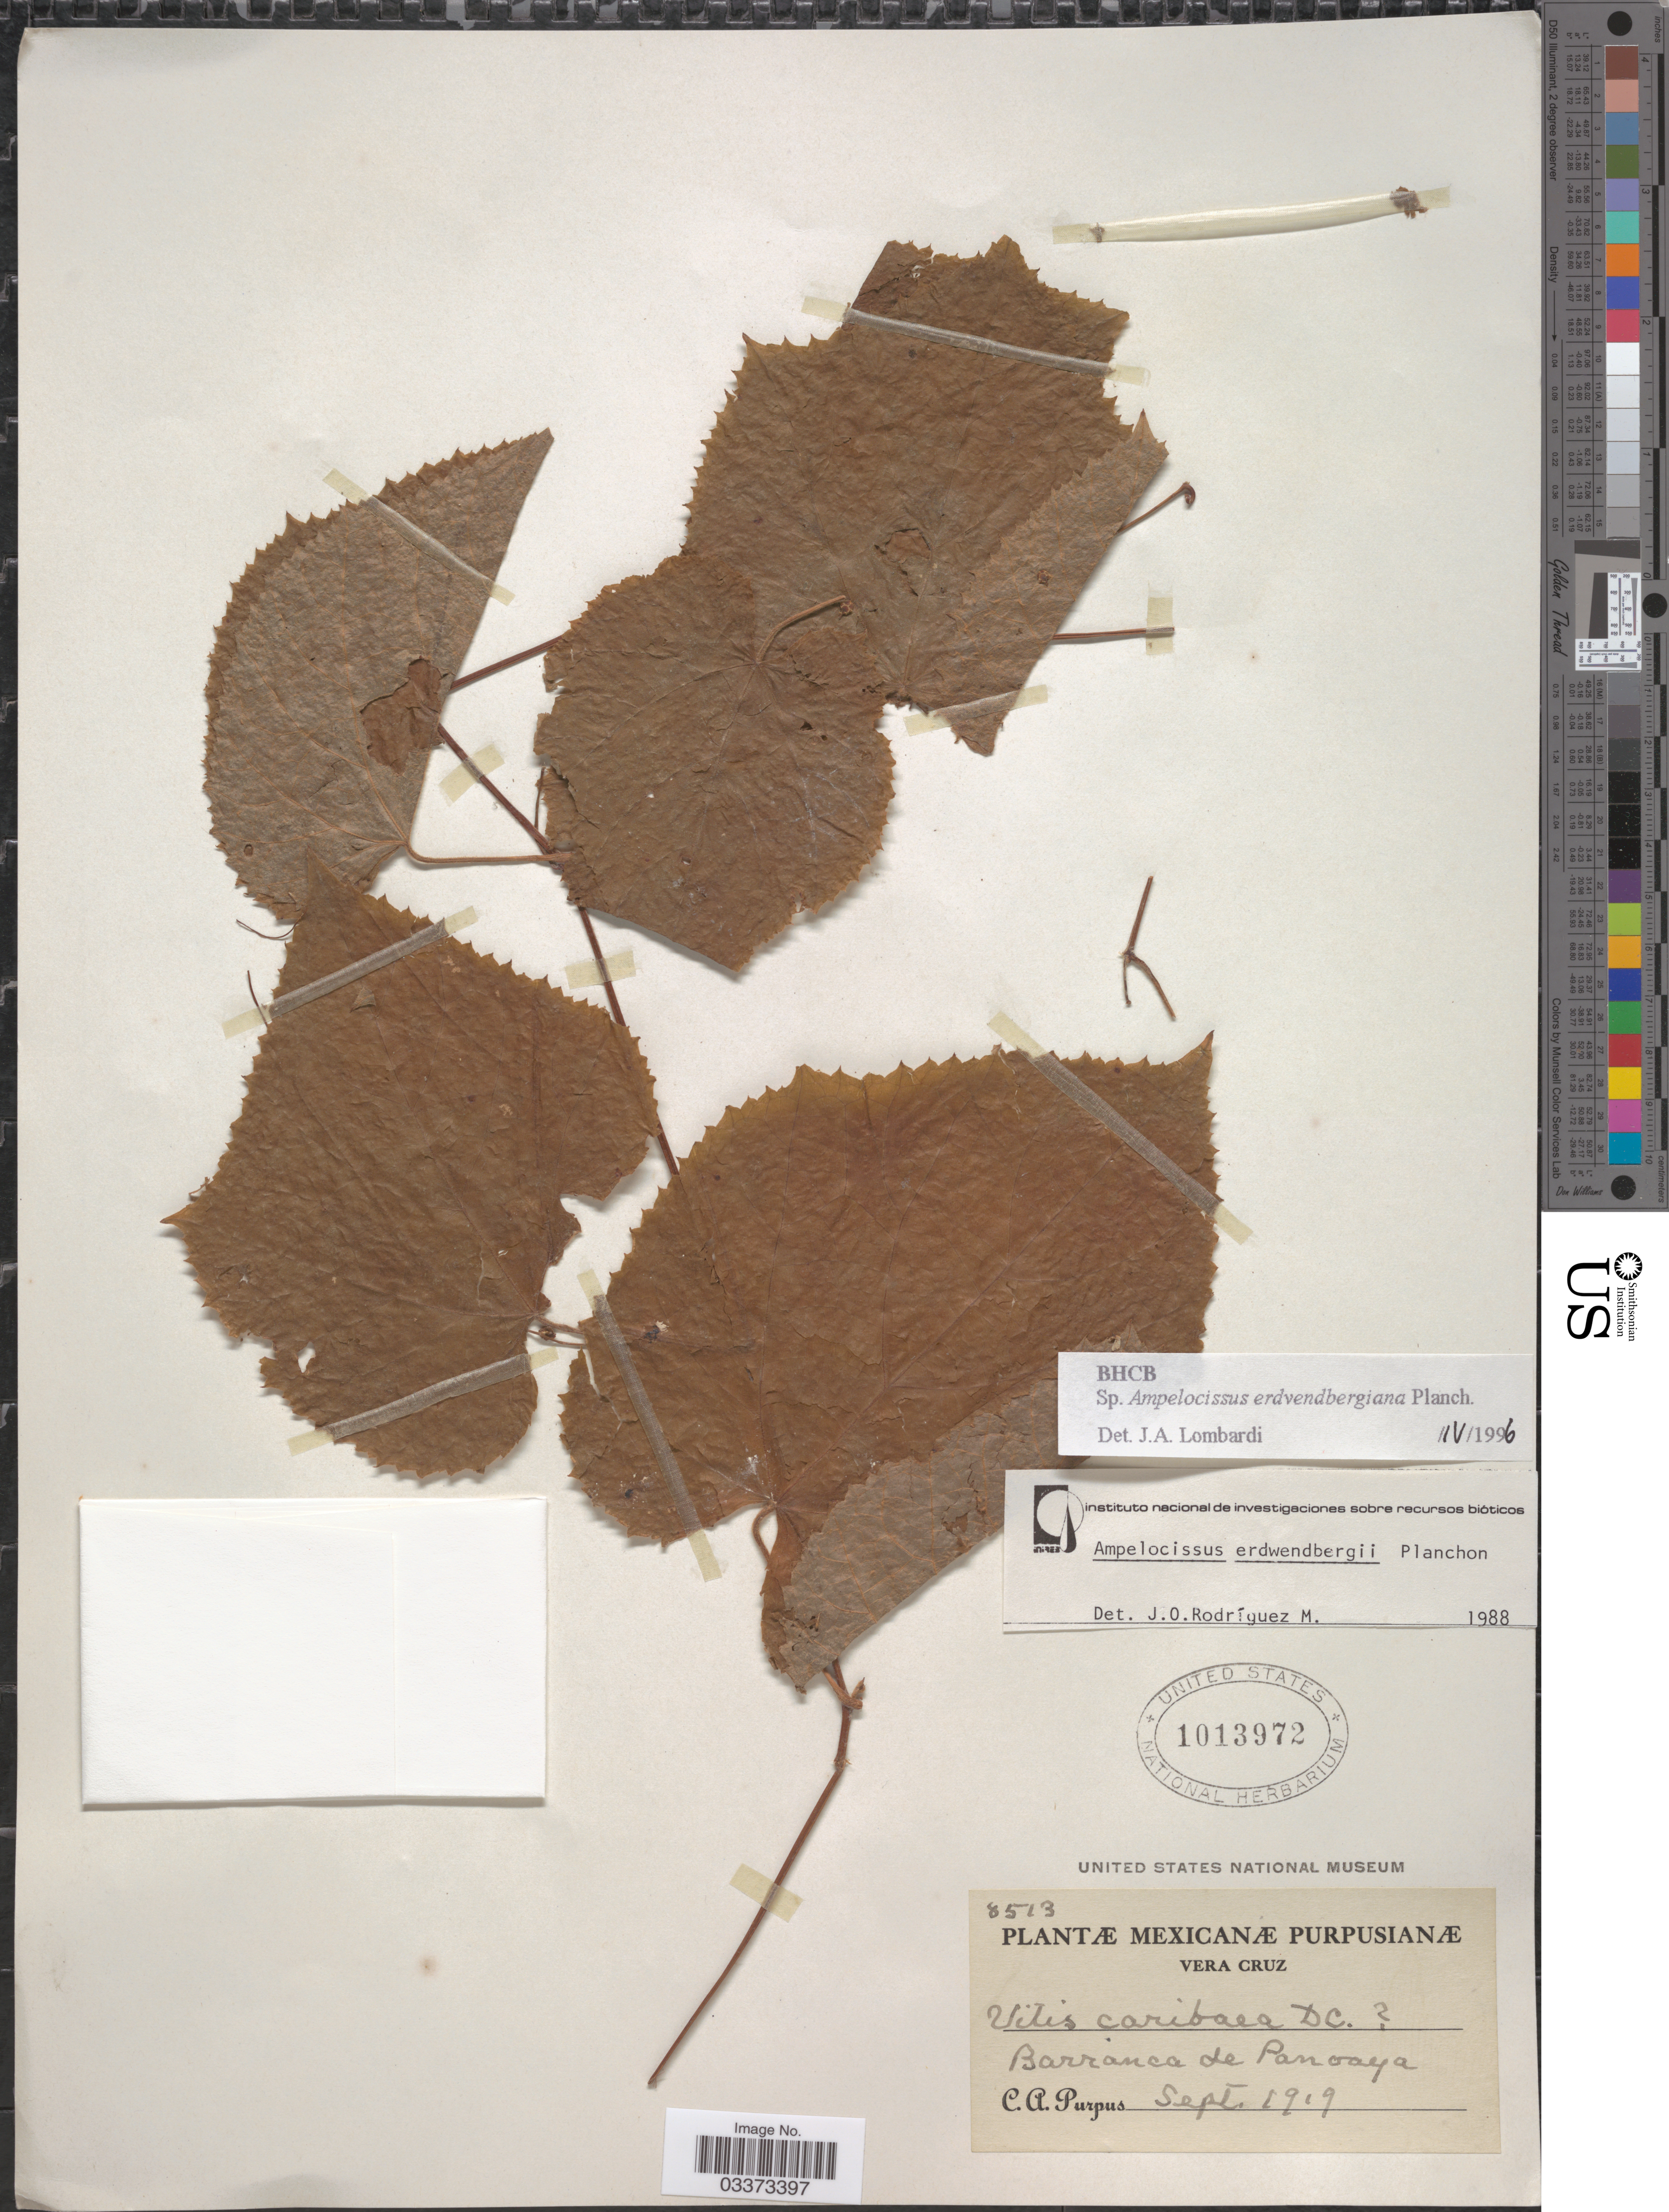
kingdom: Plantae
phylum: Tracheophyta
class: Magnoliopsida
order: Vitales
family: Vitaceae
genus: Ampelocissus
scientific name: Ampelocissus erdwendbergii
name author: Planch.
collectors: C. A. Purpus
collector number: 8513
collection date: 1919-09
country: Mexico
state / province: Veracruz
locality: Vera Cruz. Barranca de Panoaya.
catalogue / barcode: US 1013972